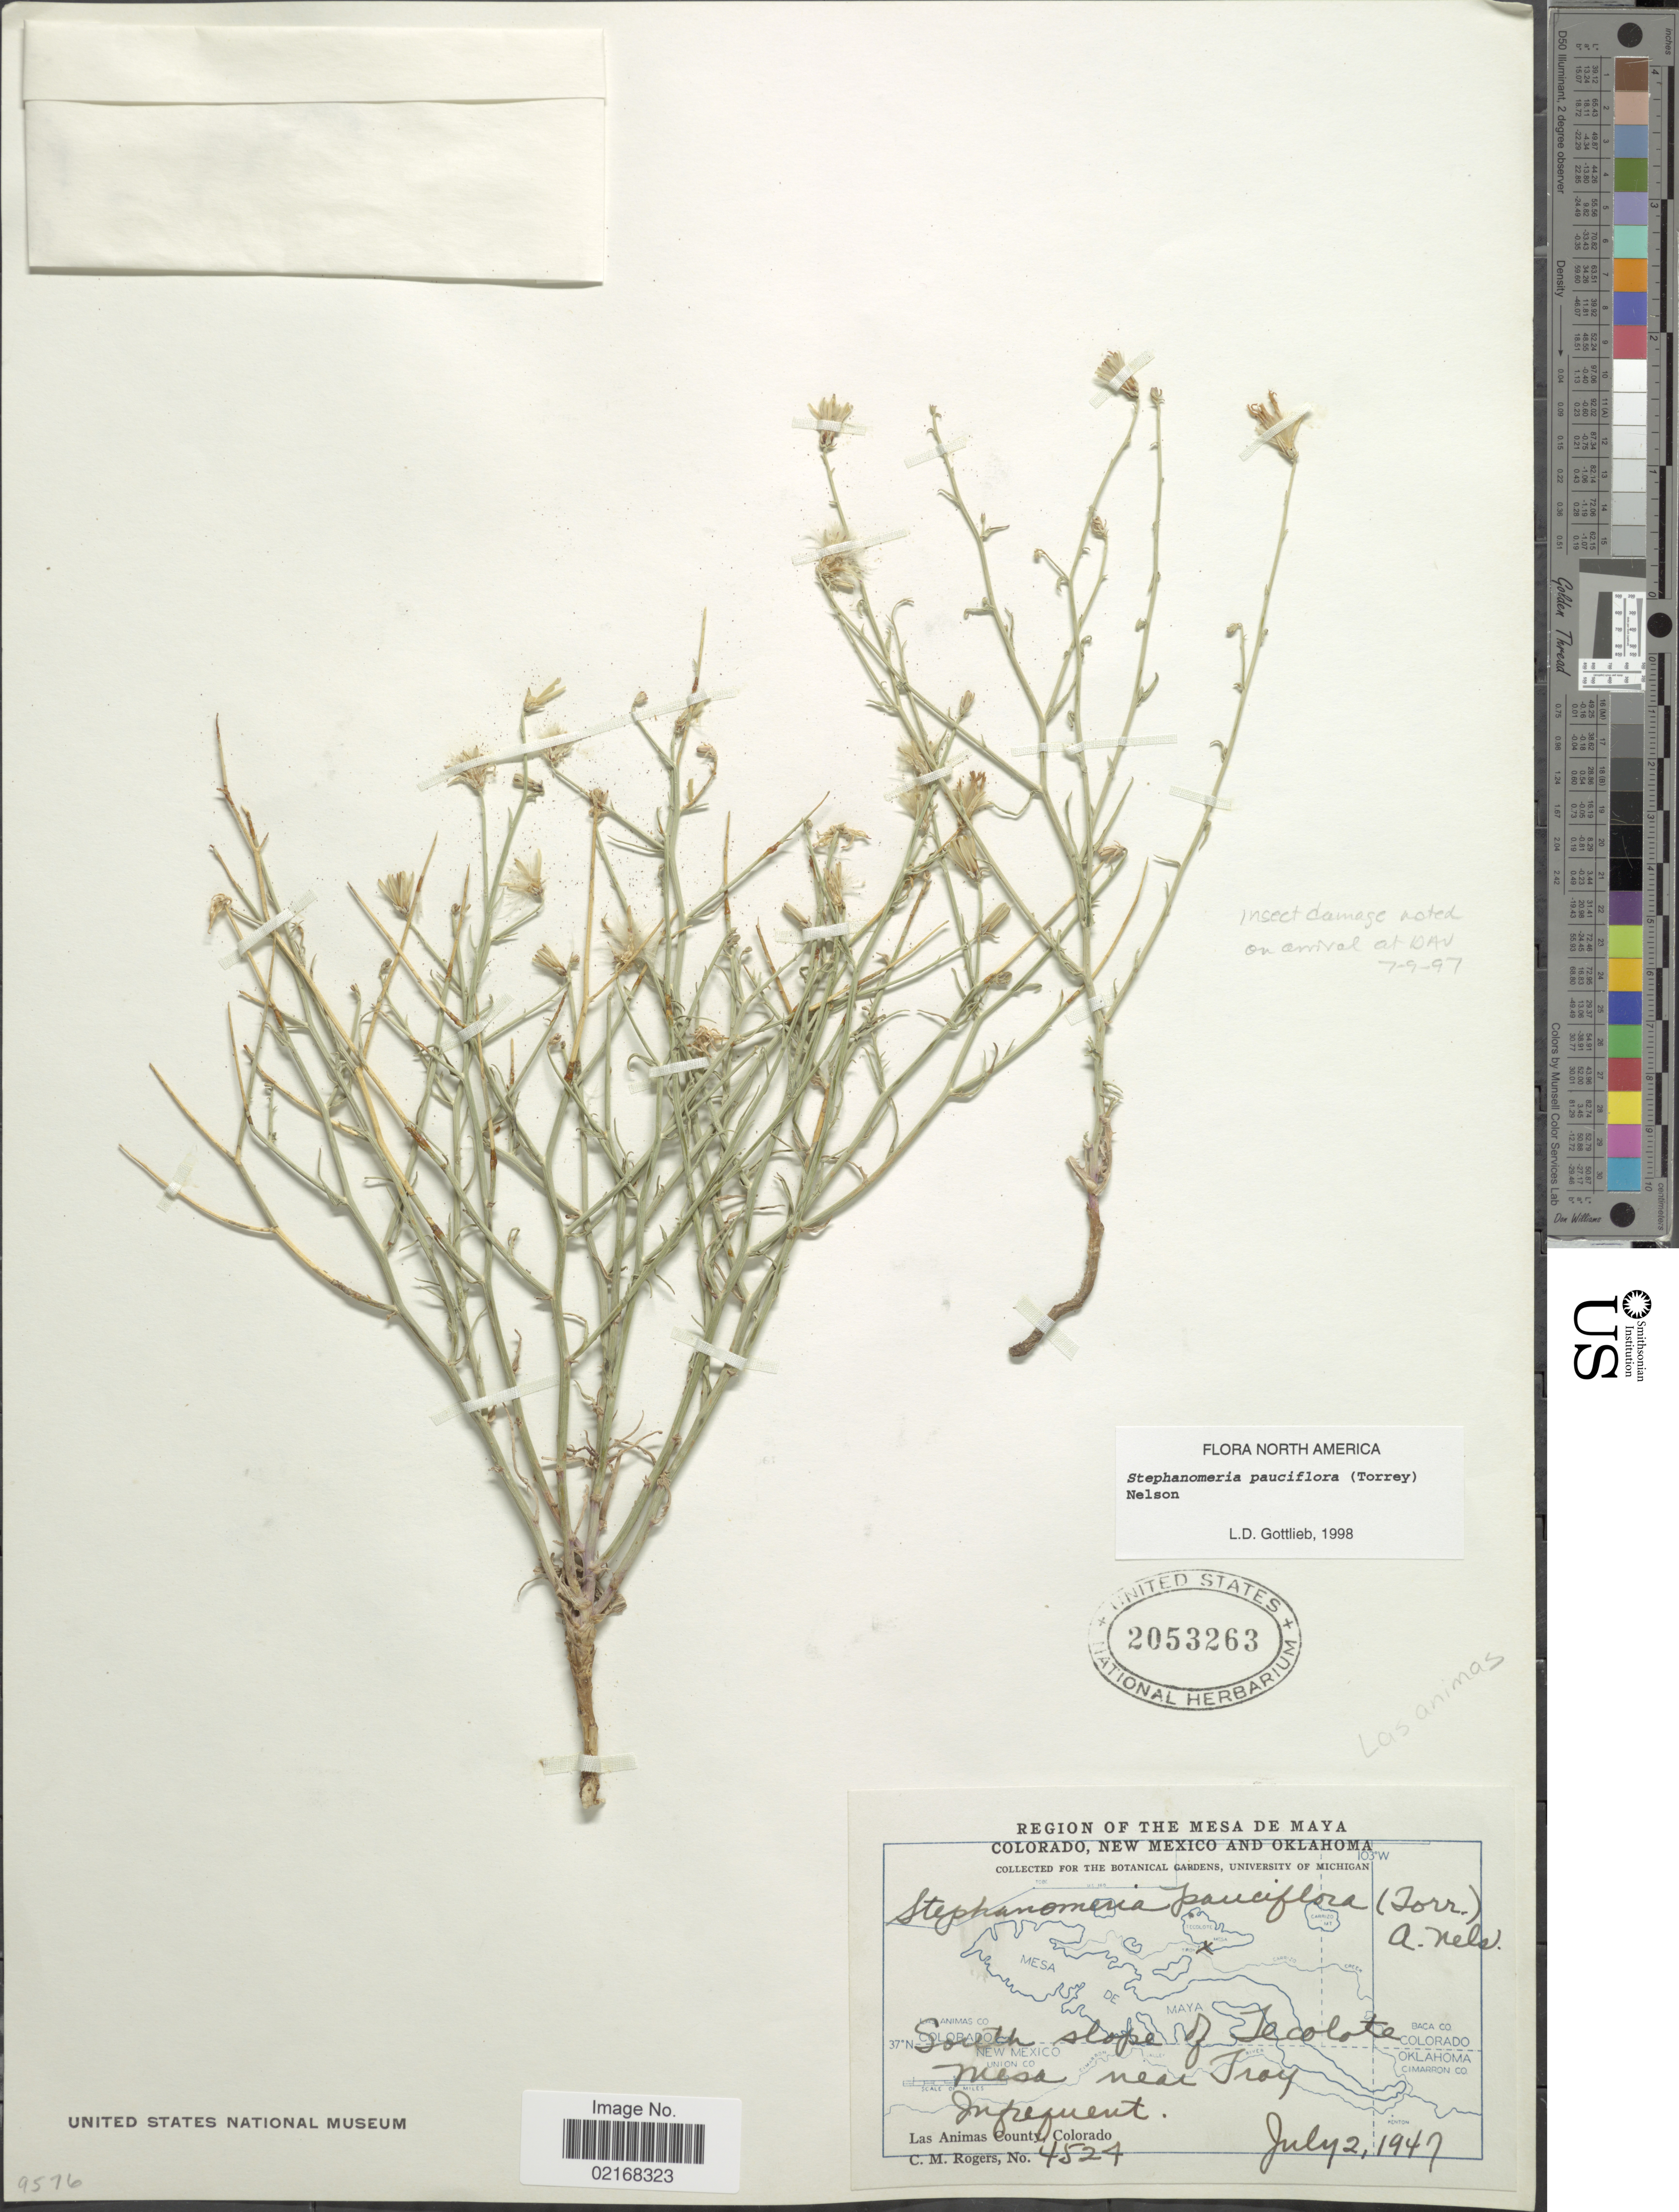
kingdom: Plantae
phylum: Tracheophyta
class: Magnoliopsida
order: Asterales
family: Asteraceae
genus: Stephanomeria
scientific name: Stephanomeria pauciflora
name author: (Torr.) A. Nelson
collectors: C. M. Rogers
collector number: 4524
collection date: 1947-07-02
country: United States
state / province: Colorado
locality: Region of the Mesa de Maya. South slope of Tecolota Mesa near Tray. Las Animas County, Colorado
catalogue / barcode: US 2053263